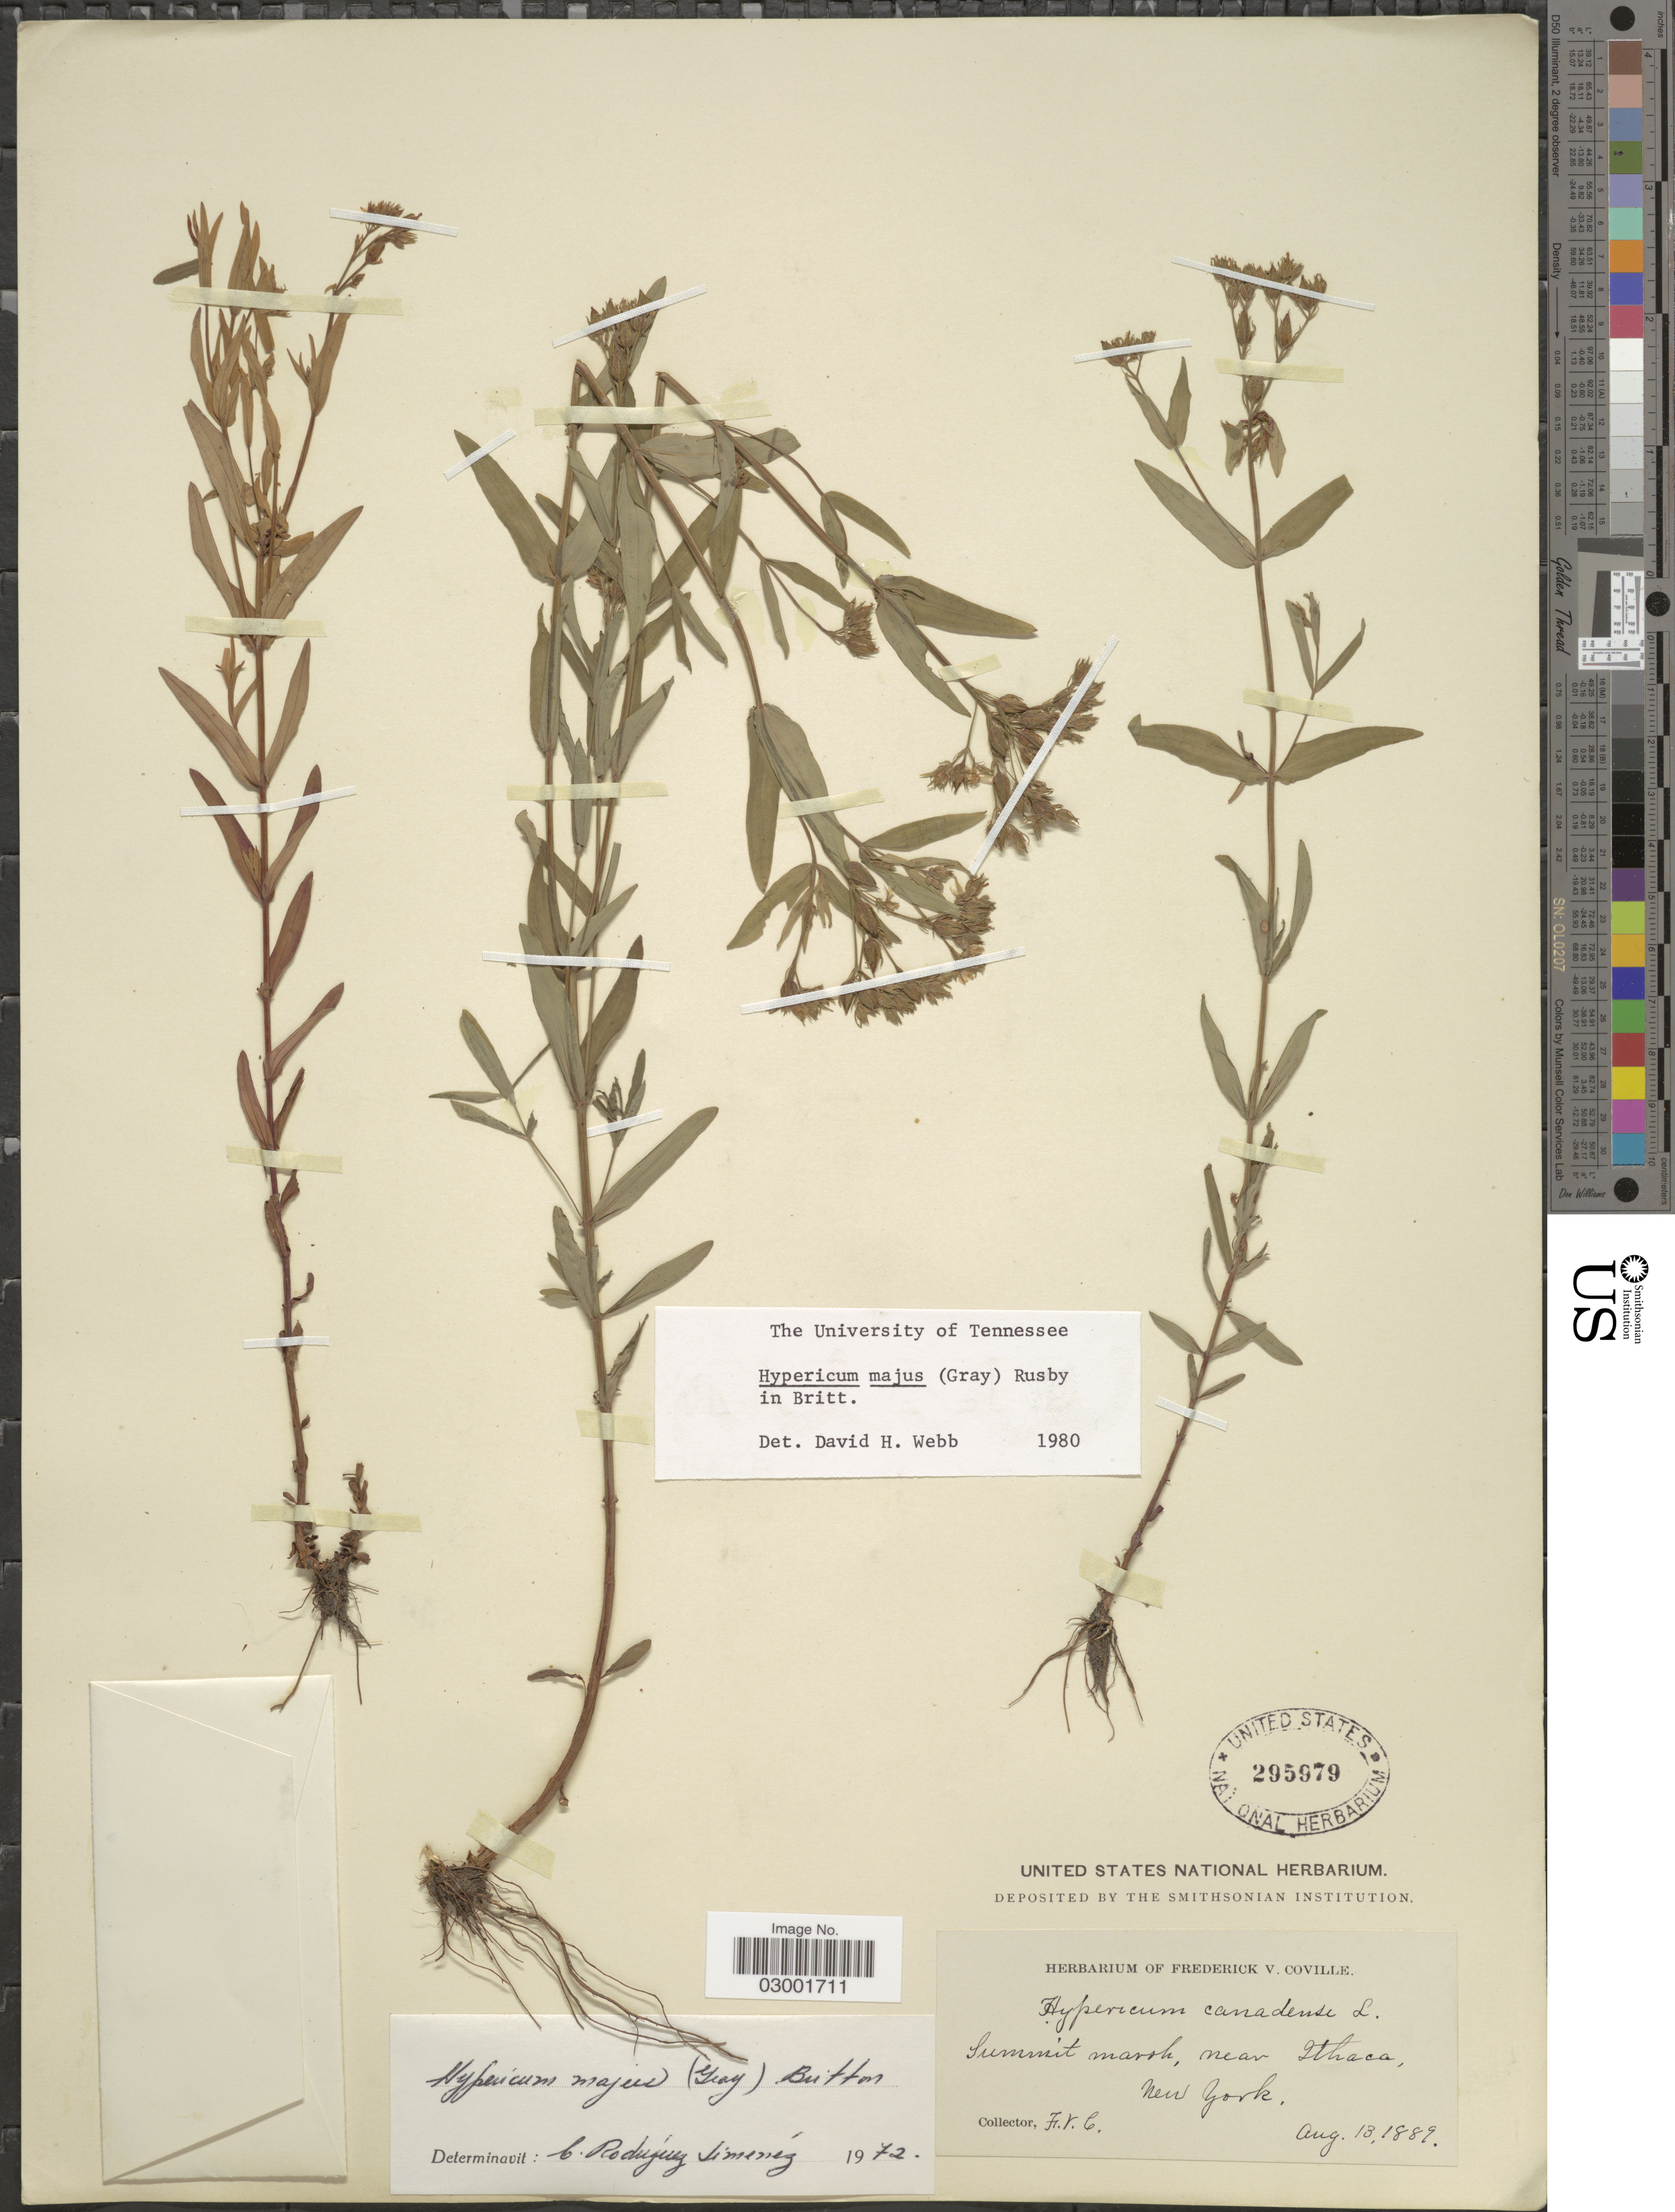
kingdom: Plantae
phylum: Tracheophyta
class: Magnoliopsida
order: Malpighiales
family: Hypericaceae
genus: Hypericum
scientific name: Hypericum majus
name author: (A. Gray) Britton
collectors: F. V. Coville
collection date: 1889-08-13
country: United States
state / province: New York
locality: Summit marsh, near Ithaca, New York.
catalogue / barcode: US 295979